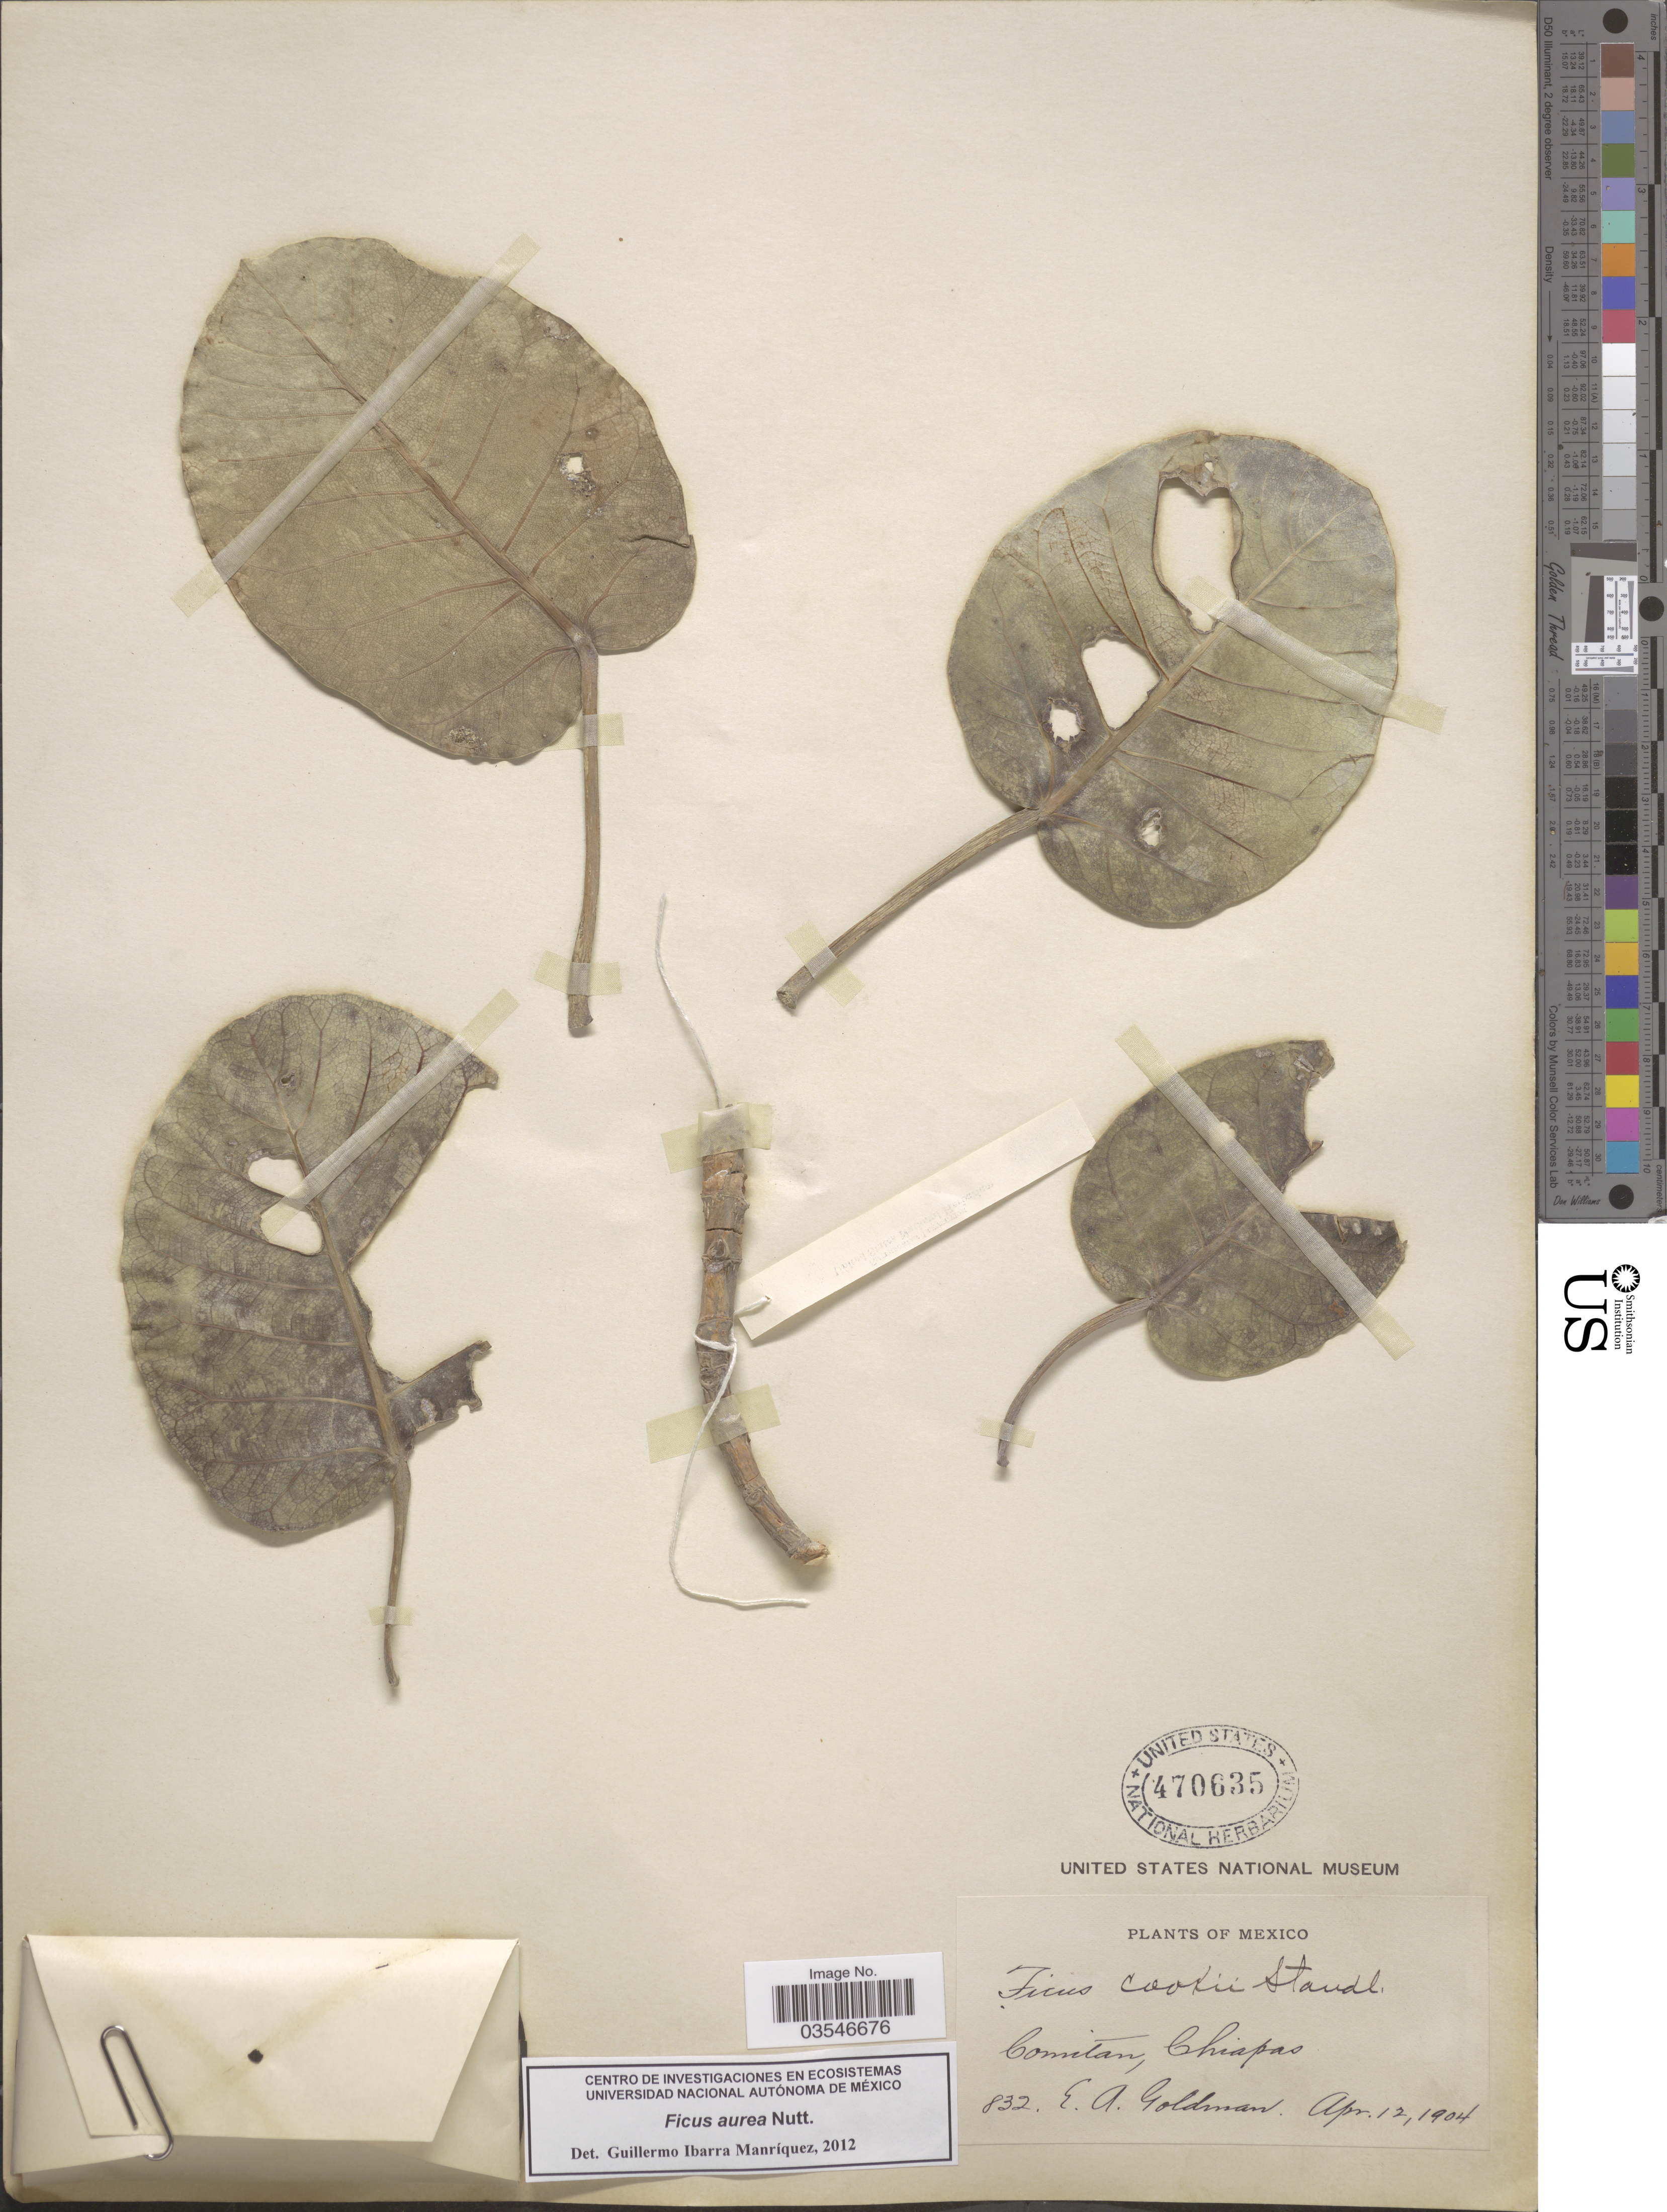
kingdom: Plantae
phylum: Tracheophyta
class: Magnoliopsida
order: Rosales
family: Moraceae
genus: Ficus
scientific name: Ficus aurea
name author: Nutt.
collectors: E. A. Goldman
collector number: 832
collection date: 1904-04-12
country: Mexico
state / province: Chiapas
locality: Comitan.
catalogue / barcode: US 470635